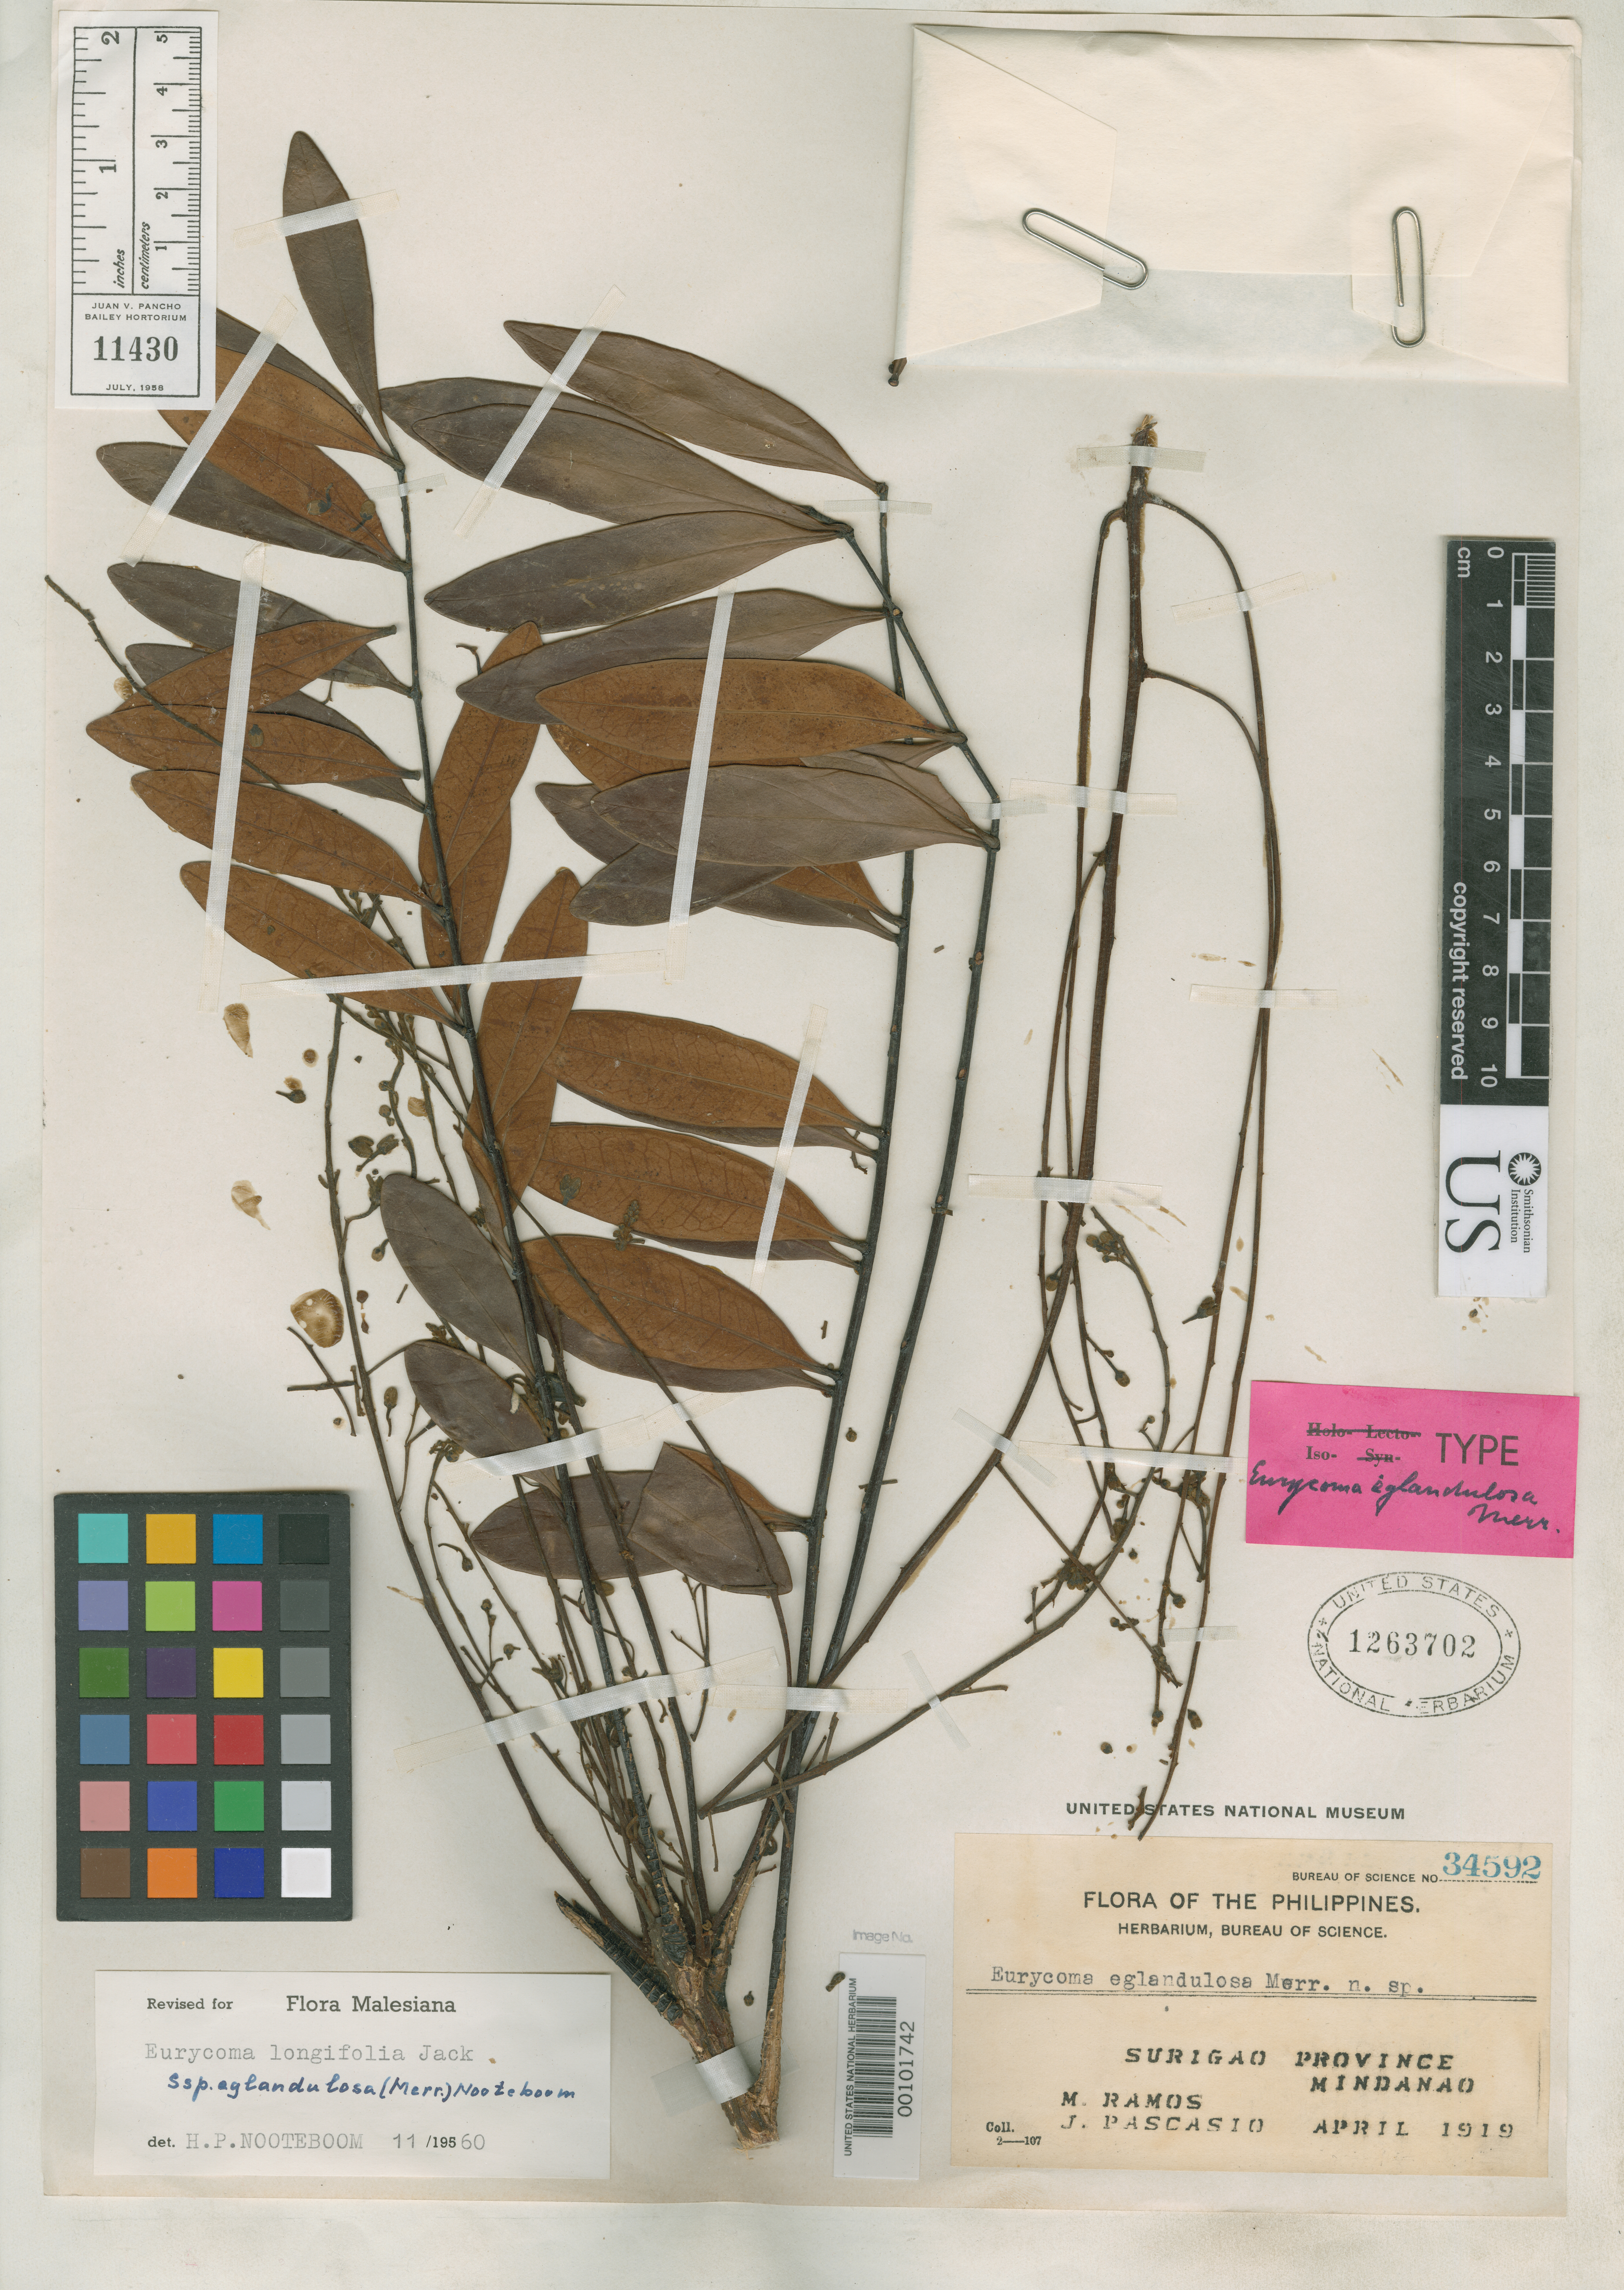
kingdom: Plantae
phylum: Tracheophyta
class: Magnoliopsida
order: Sapindales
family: Simaroubaceae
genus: Eurycoma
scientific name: Eurycoma eglandulosa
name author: Merr.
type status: Isotype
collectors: M. Ramos & J. Pascasio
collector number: Bur. Sci. 34592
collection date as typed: Apr 1919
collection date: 1919-04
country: Philippines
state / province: Caraga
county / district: Surigao del Norte / Surigao del Sur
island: Mindanao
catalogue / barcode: US 1263702